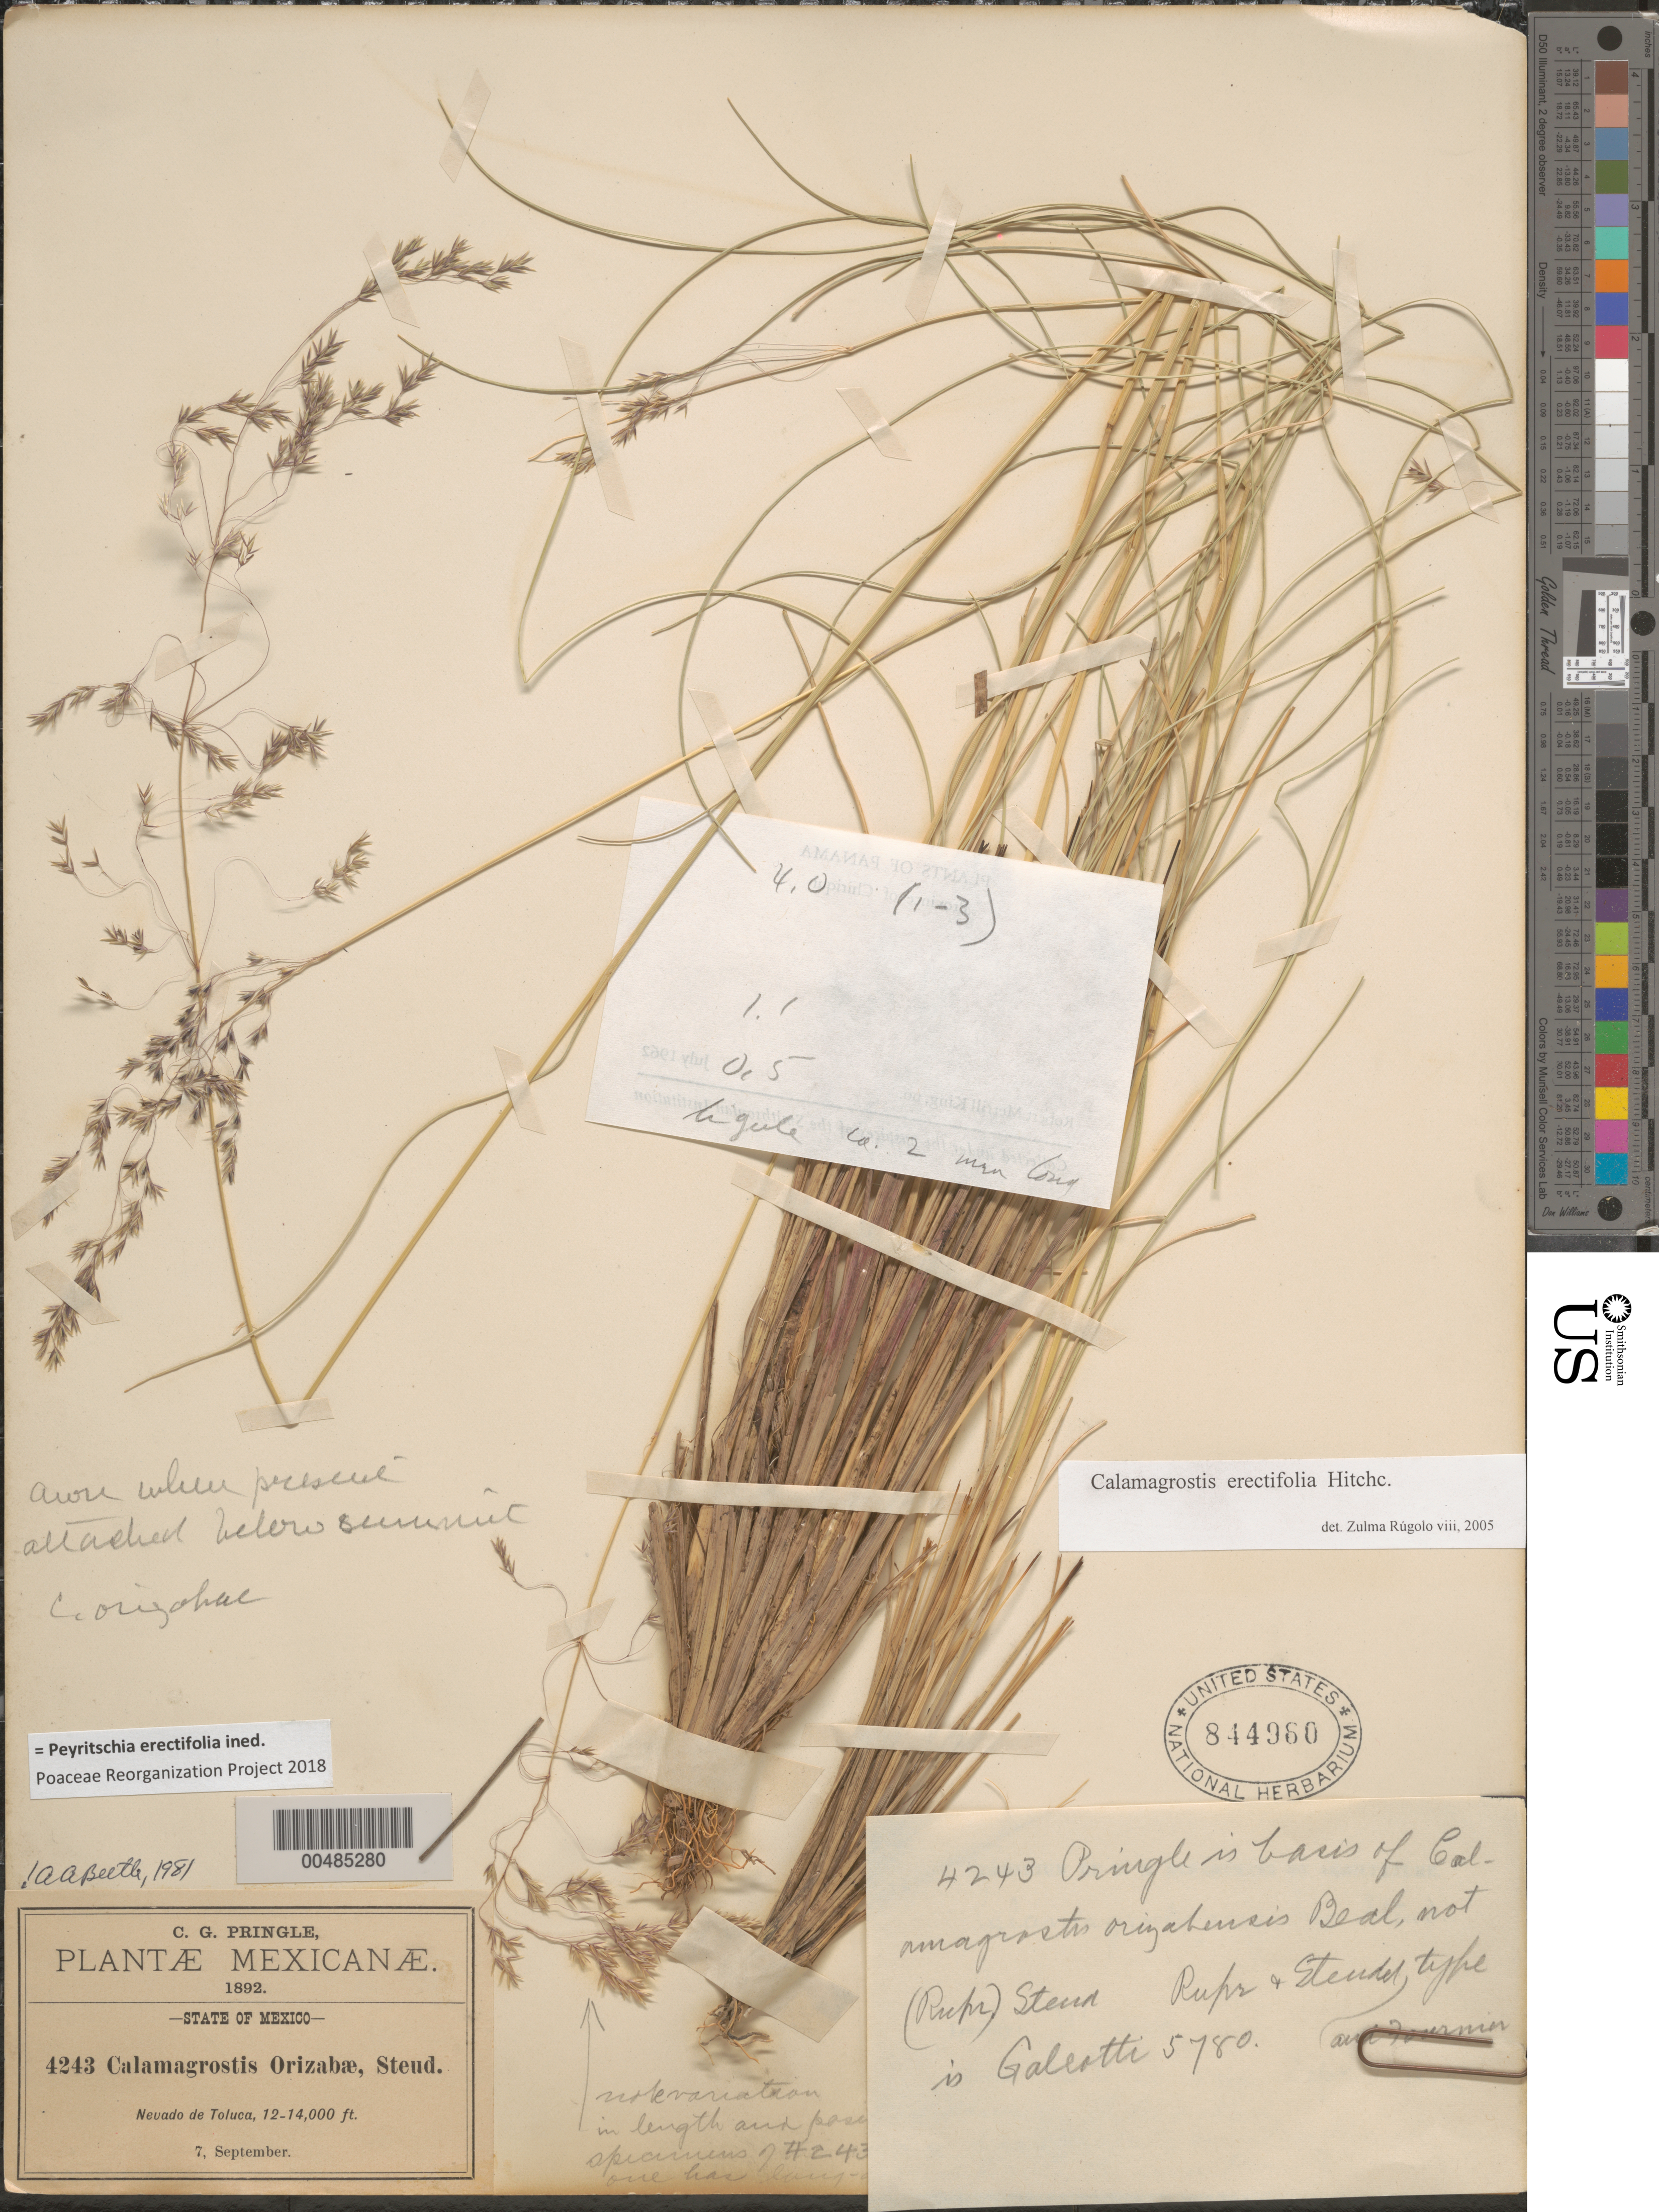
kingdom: Plantae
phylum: Tracheophyta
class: Liliopsida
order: Poales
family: Poaceae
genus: Peyritschia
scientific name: Peyritschia erectifolia ined.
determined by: Poaceae Reorganization Project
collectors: C. G. Pringle et al.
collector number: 4243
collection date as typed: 7 Sep 1892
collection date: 1892-09-07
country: Mexico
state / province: México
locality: Nevado de Toluca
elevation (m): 3658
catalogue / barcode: US 844960